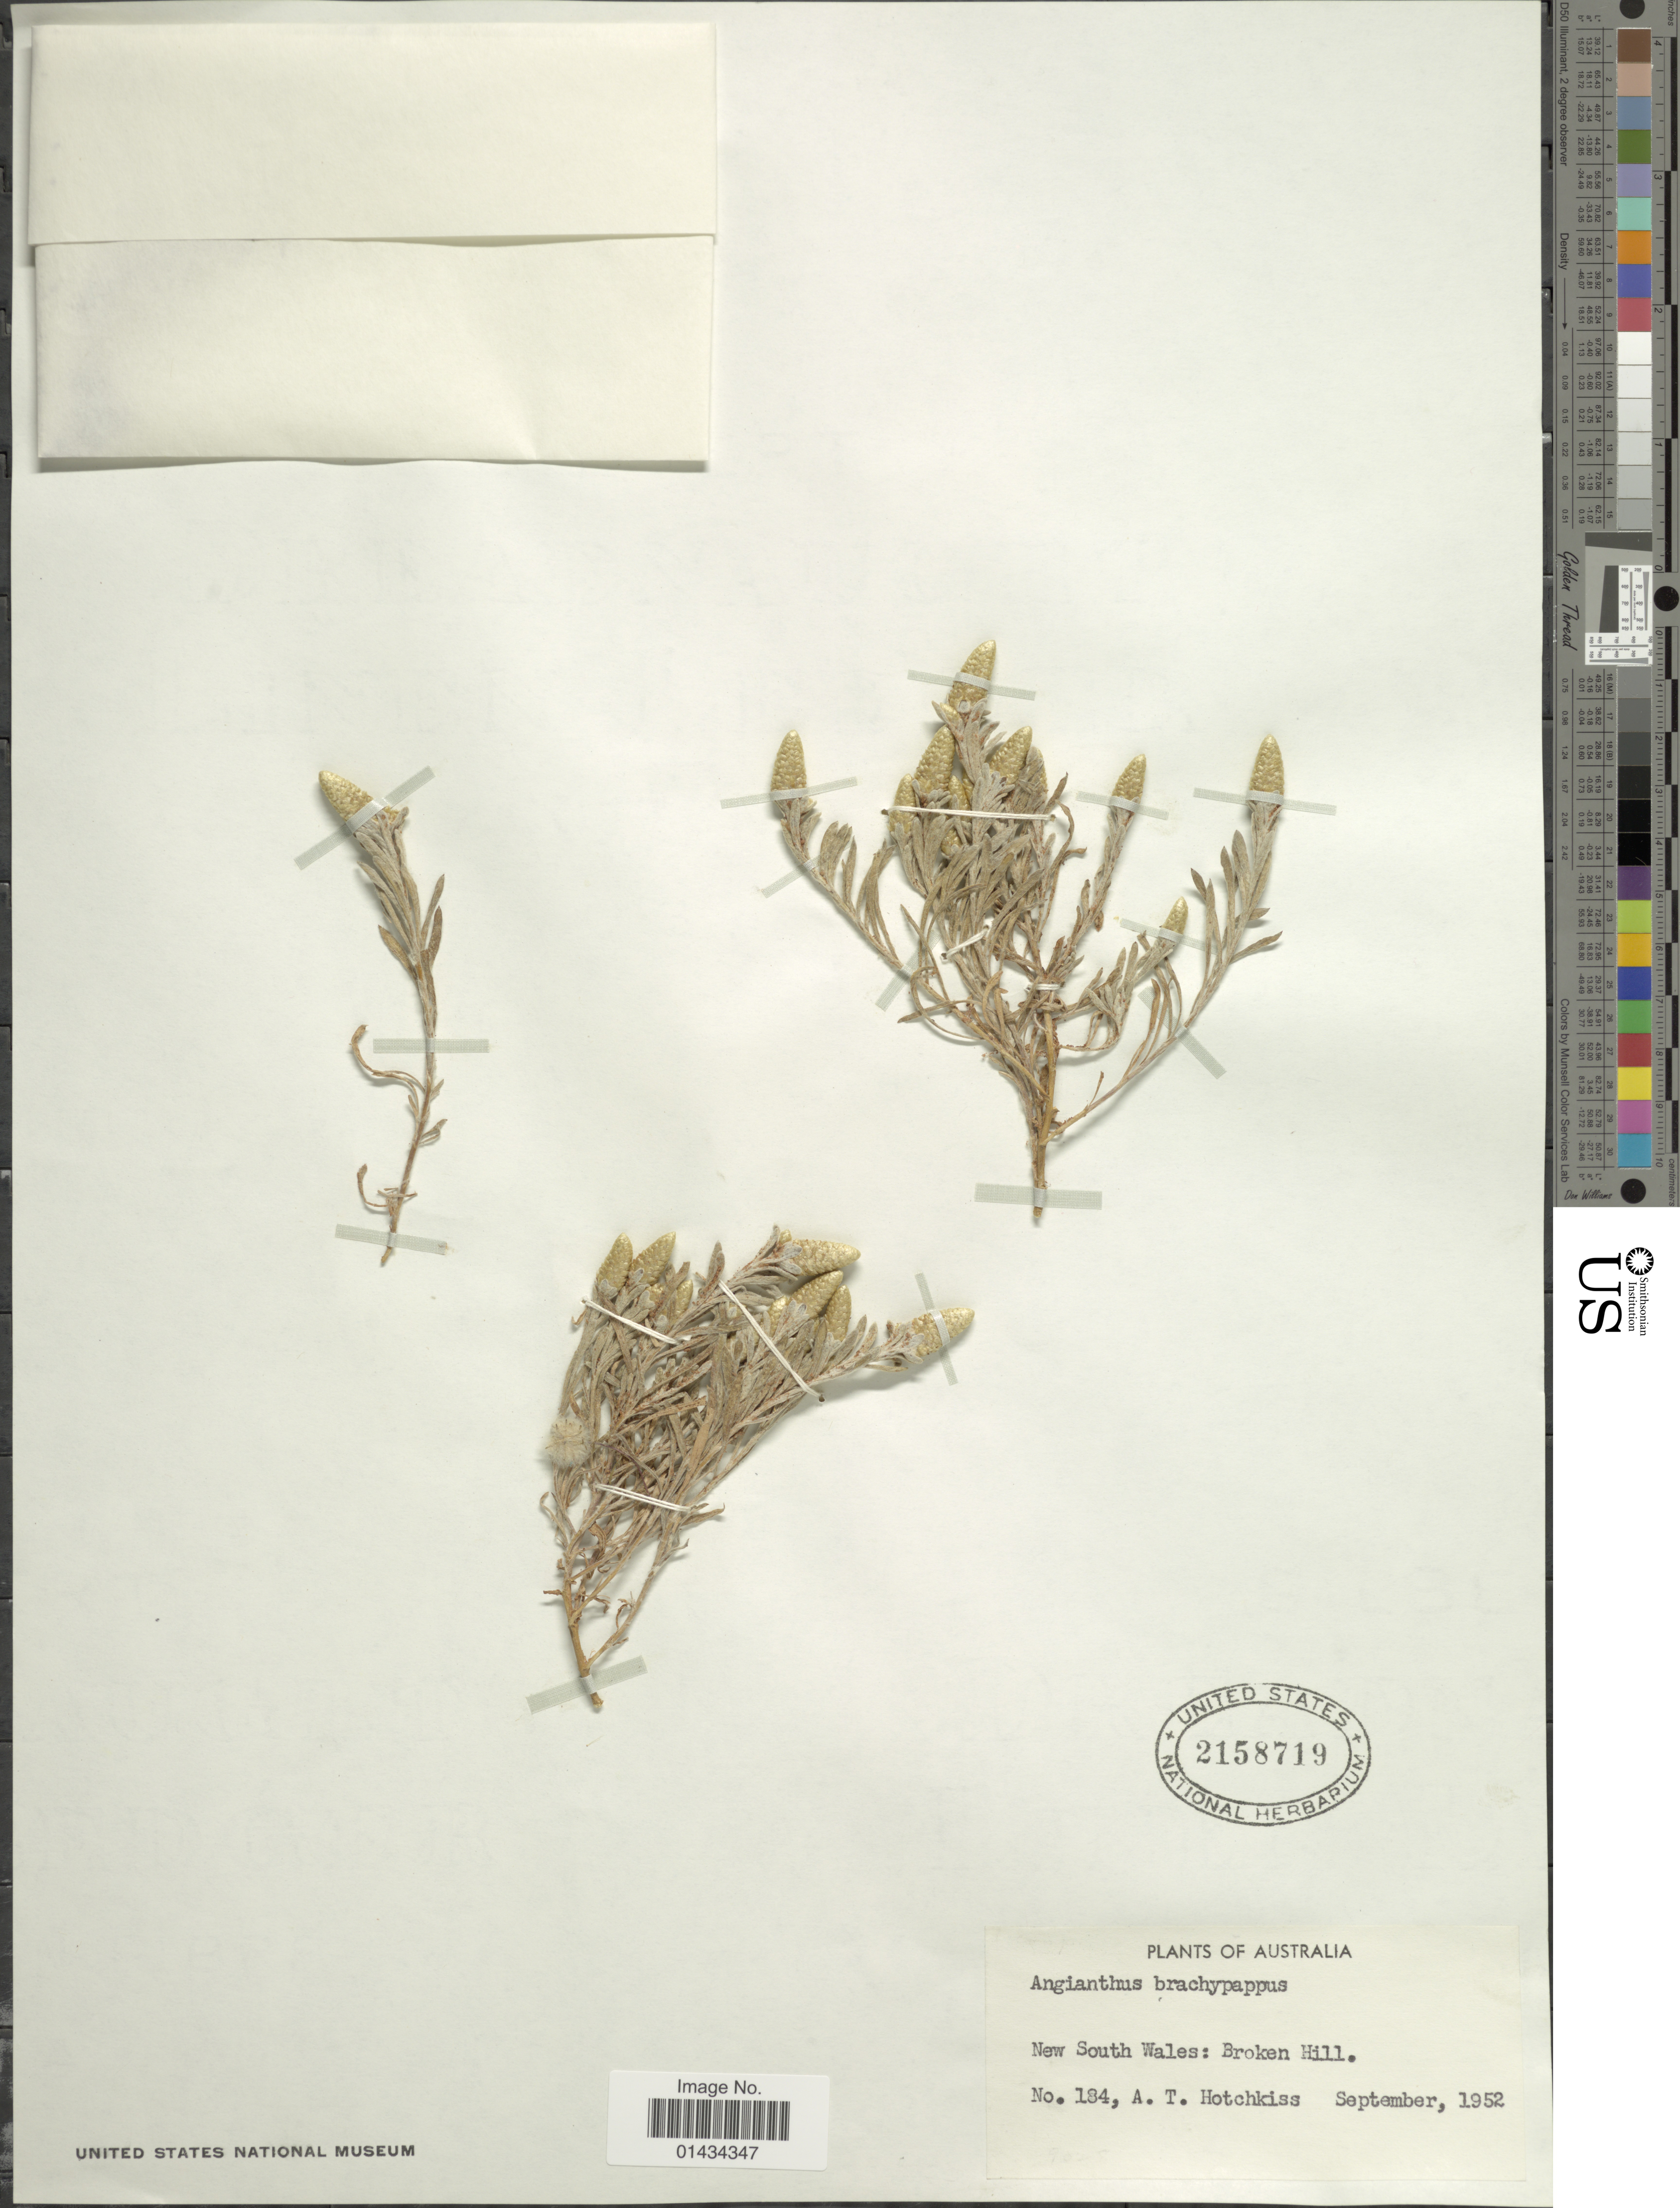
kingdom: Plantae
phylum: Tracheophyta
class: Magnoliopsida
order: Asterales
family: Asteraceae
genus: Angianthus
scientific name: Angianthus brachypappus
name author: F. Muell.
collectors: A. Hotchkiss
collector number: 184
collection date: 1952-09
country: Australia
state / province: New South Wales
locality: Broken Hill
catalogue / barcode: US 2158719